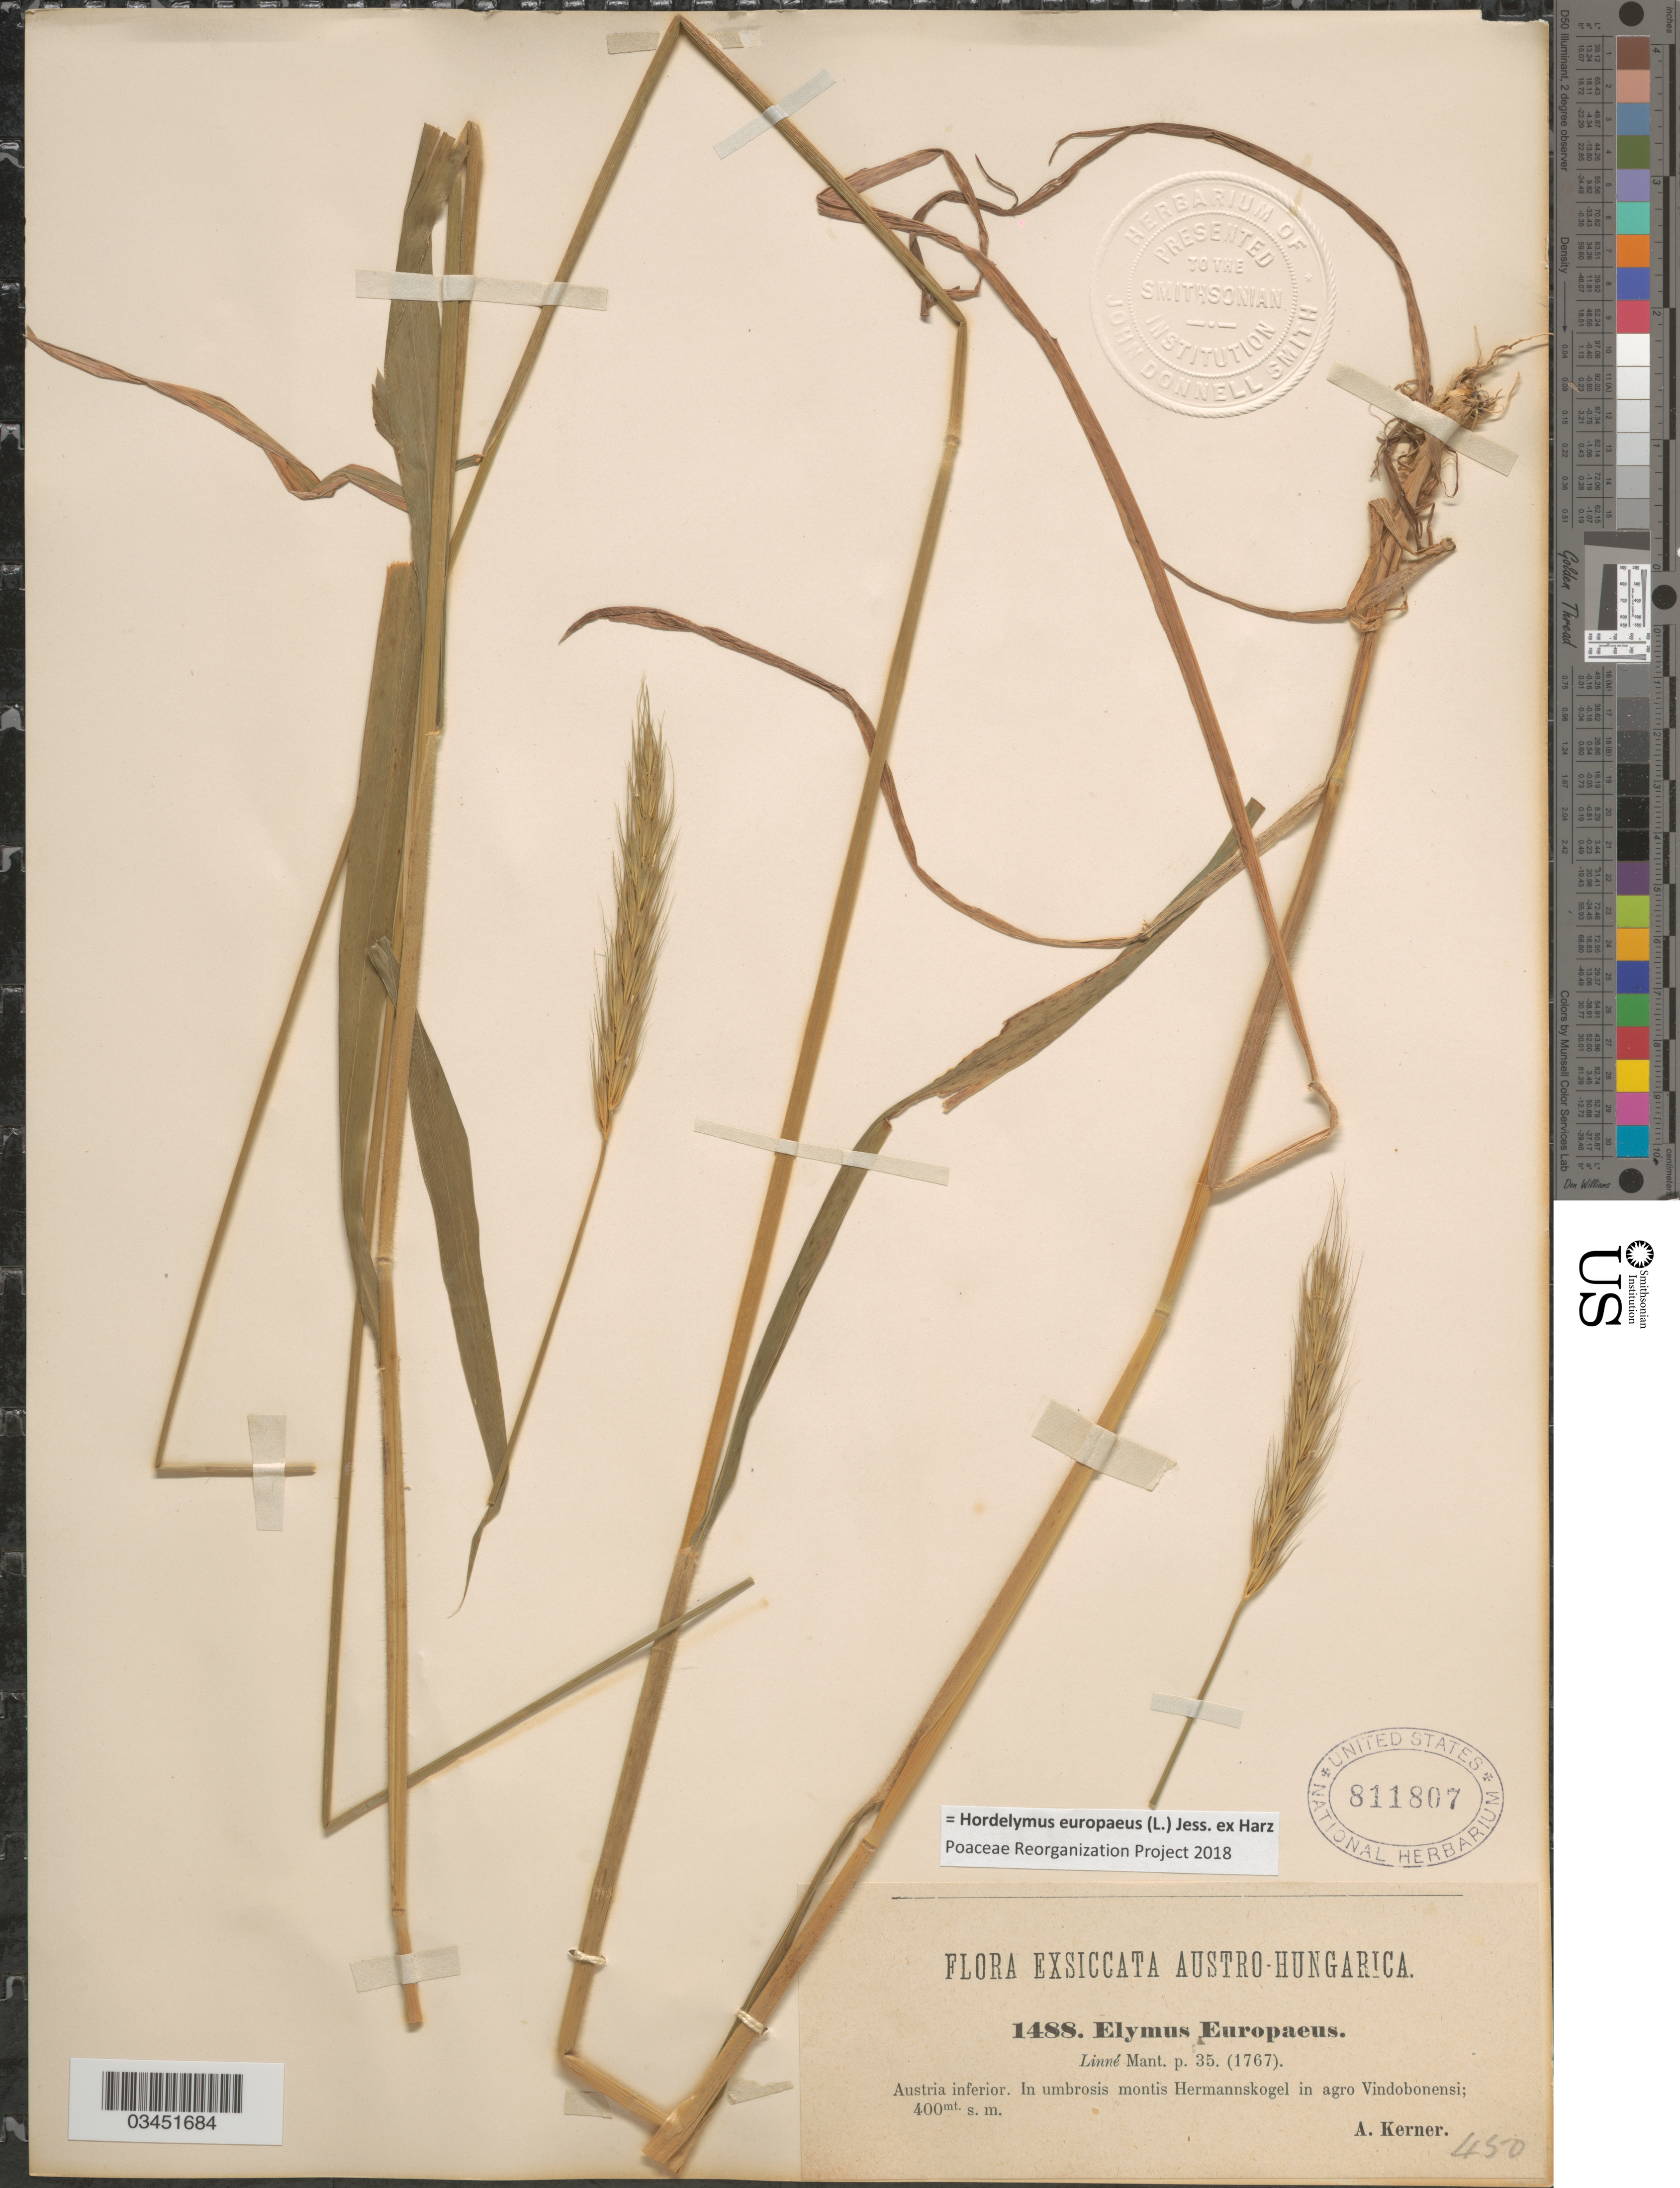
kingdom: Plantae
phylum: Tracheophyta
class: Liliopsida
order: Poales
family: Poaceae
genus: Hordelymus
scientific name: Hordelymus europaeus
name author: (L.) Jess. ex Harz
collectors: A. Kerner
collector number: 1488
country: Austria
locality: Austro-Hungarica. Austria inferior. In umbrosis montis Hermannskogel in agro Vindobonensi.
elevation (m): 400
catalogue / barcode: US 811807